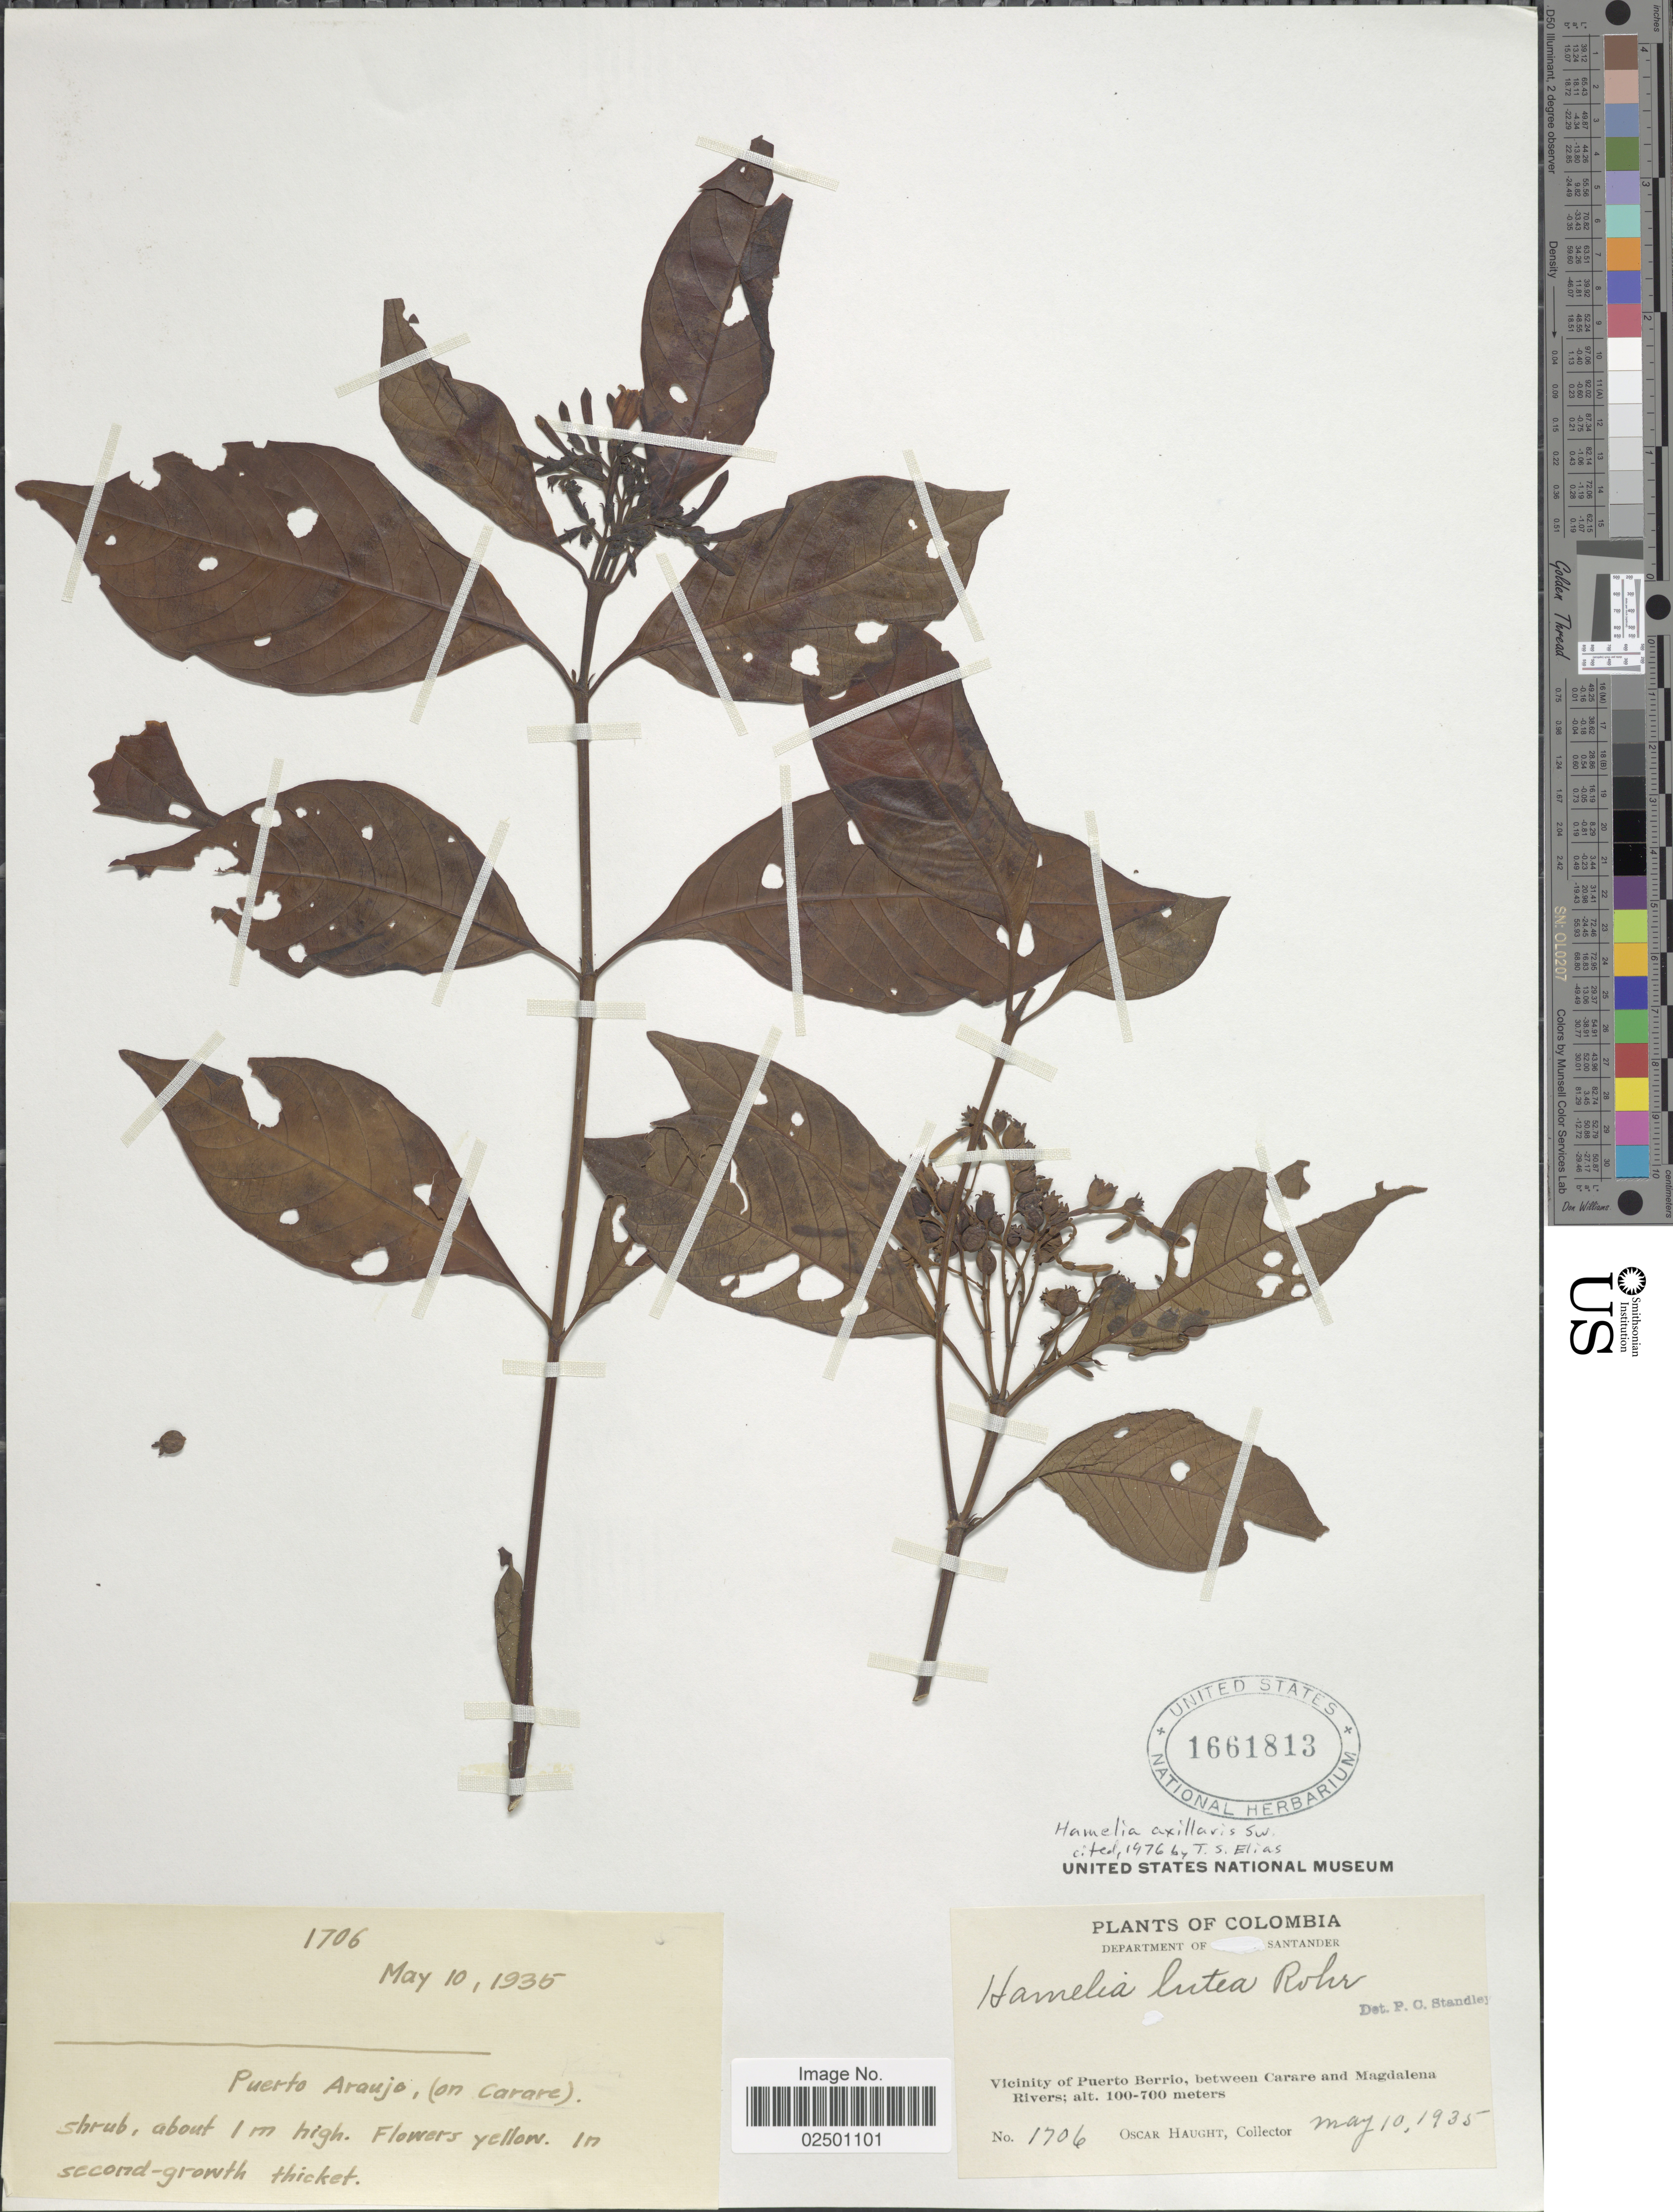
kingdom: Plantae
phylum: Tracheophyta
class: Magnoliopsida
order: Gentianales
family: Rubiaceae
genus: Hamelia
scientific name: Hamelia axillaris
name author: Sw.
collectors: O. L. Haught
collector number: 1706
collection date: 1935-05-10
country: Colombia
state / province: Santander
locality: Department of Santander. Vicinity of Puerto Berrio, between Carare and Magdalena Rivers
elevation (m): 100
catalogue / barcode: US 1661813